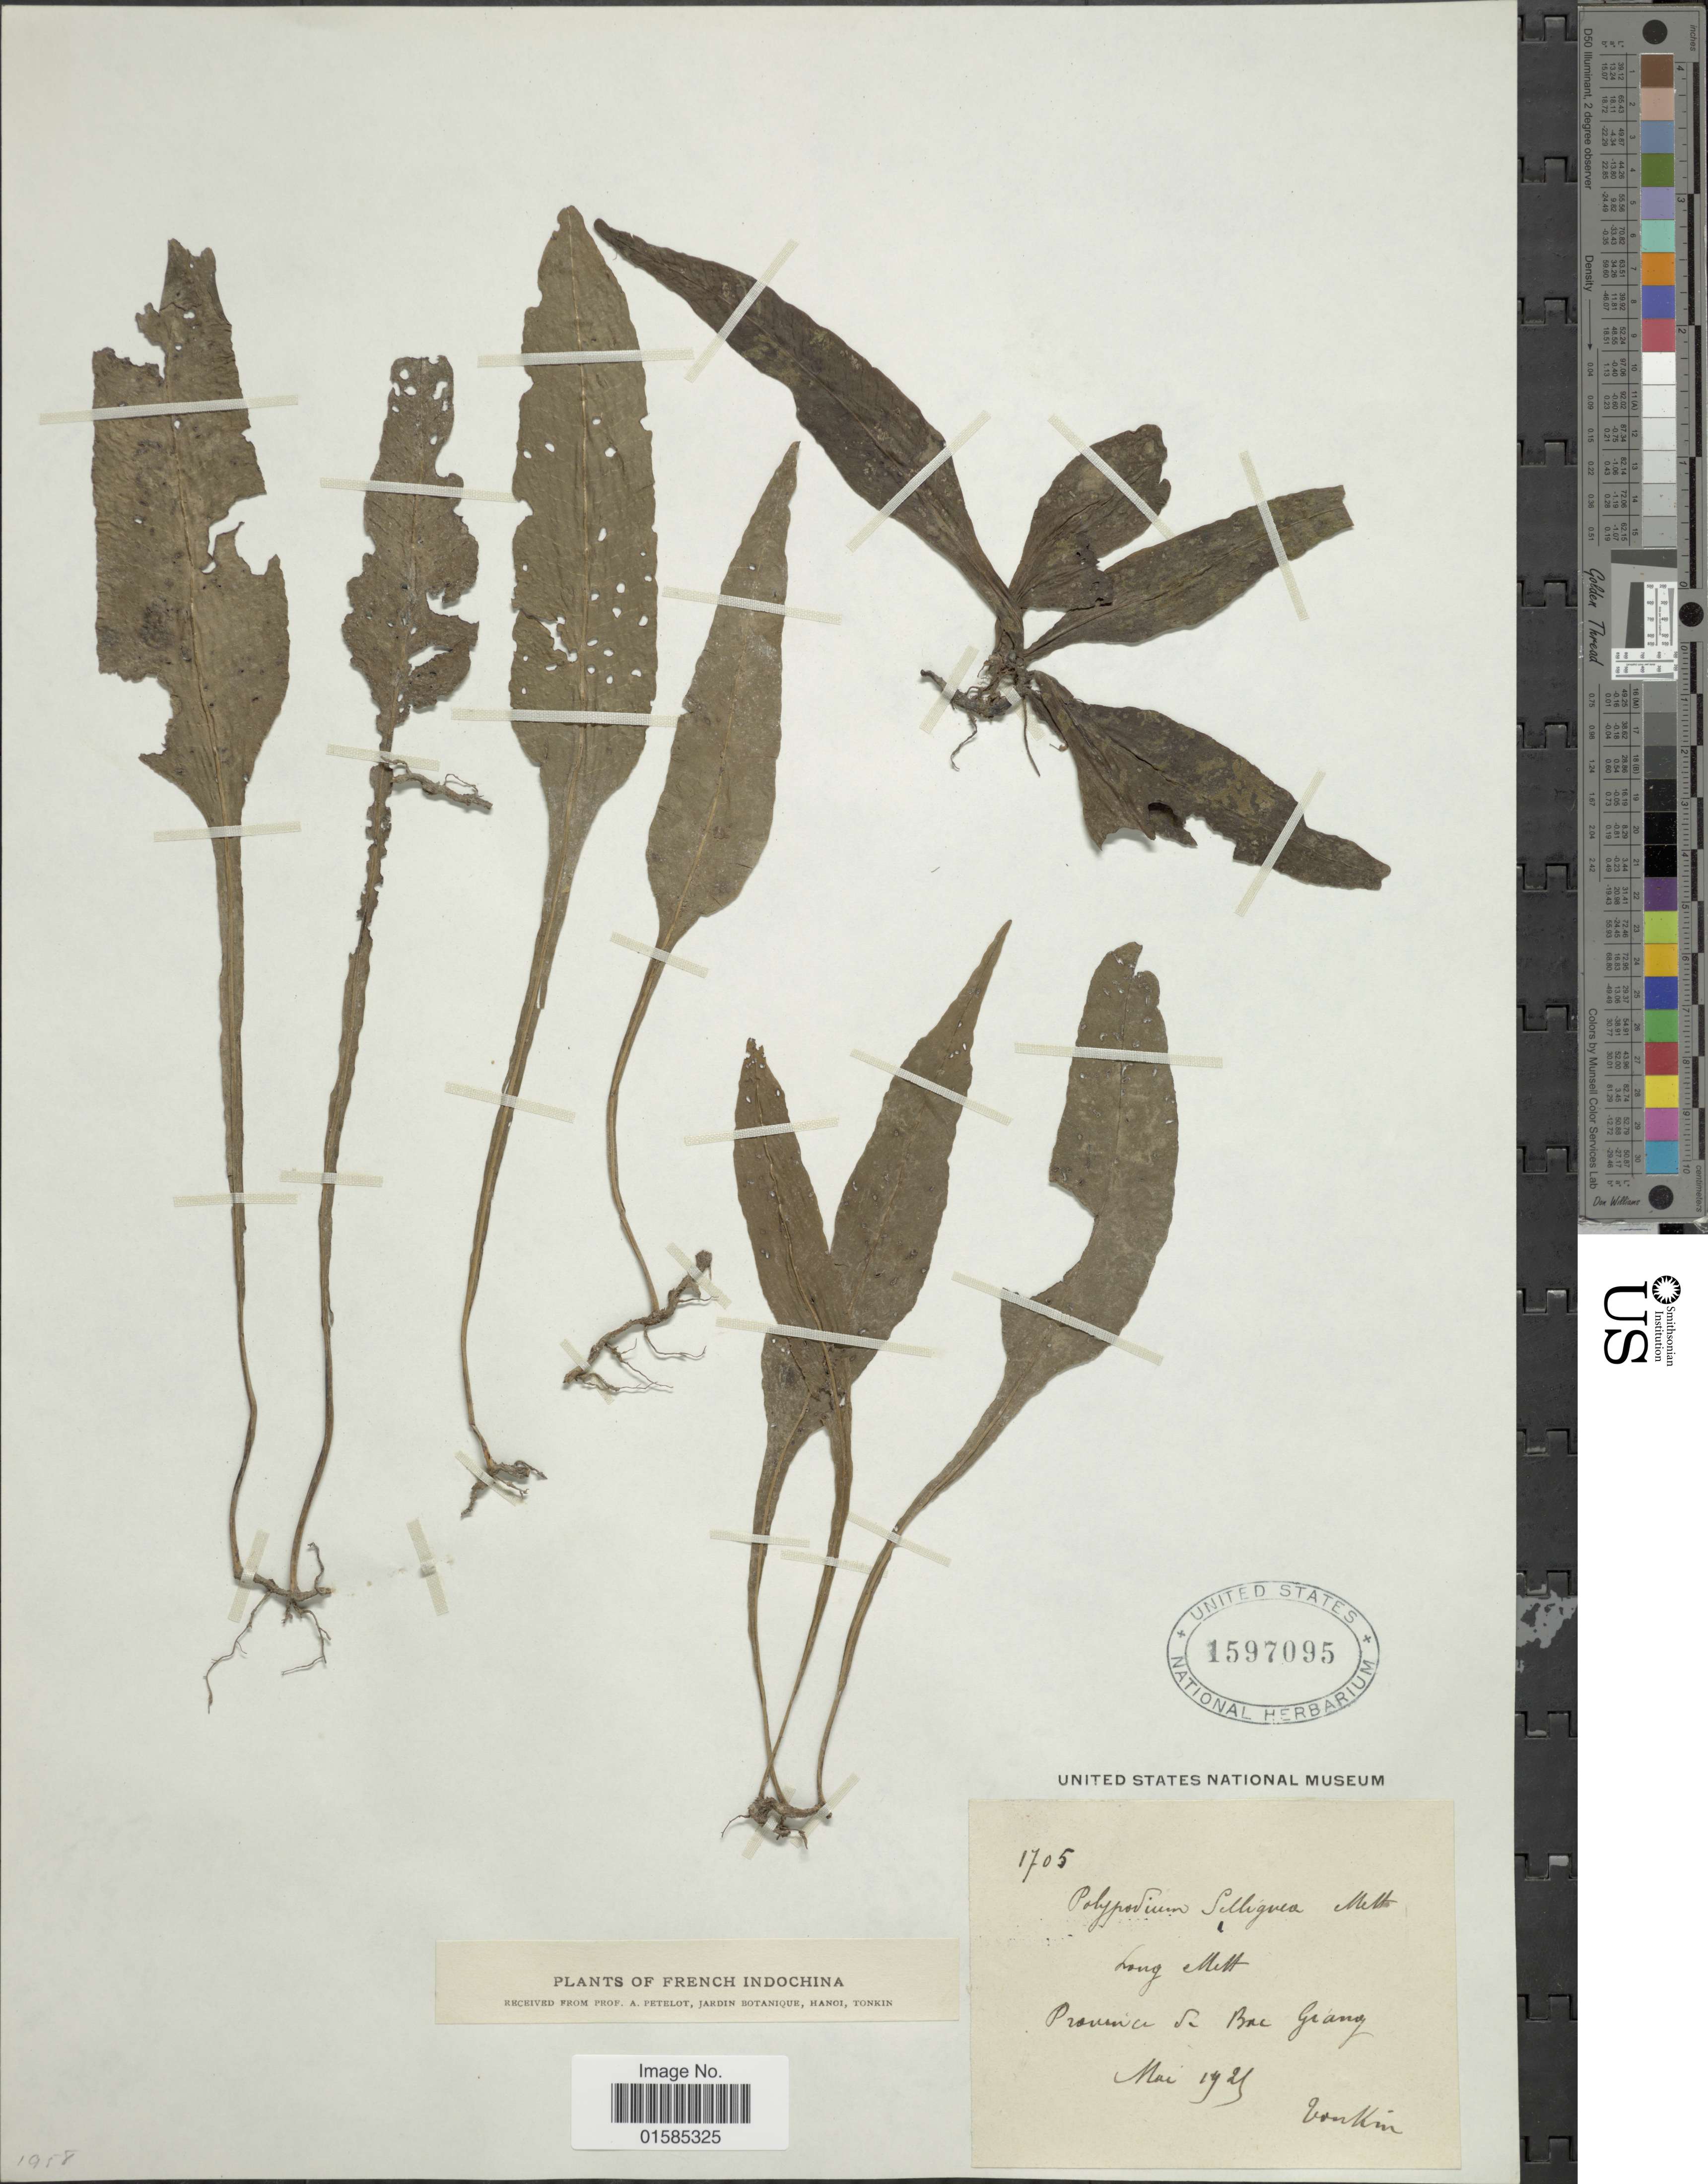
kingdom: Plantae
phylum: Tracheophyta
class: Polypodiopsida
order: Polypodiales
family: Polypodiaceae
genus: Leptochilus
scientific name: Leptochilus macrophyllus var. pedunculatus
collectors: A. Petelot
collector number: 1705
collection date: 1929-05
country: Vietnam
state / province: Bac Giang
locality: Tonkin. Province of Bae Grang [interpreted]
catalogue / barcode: US 1597095